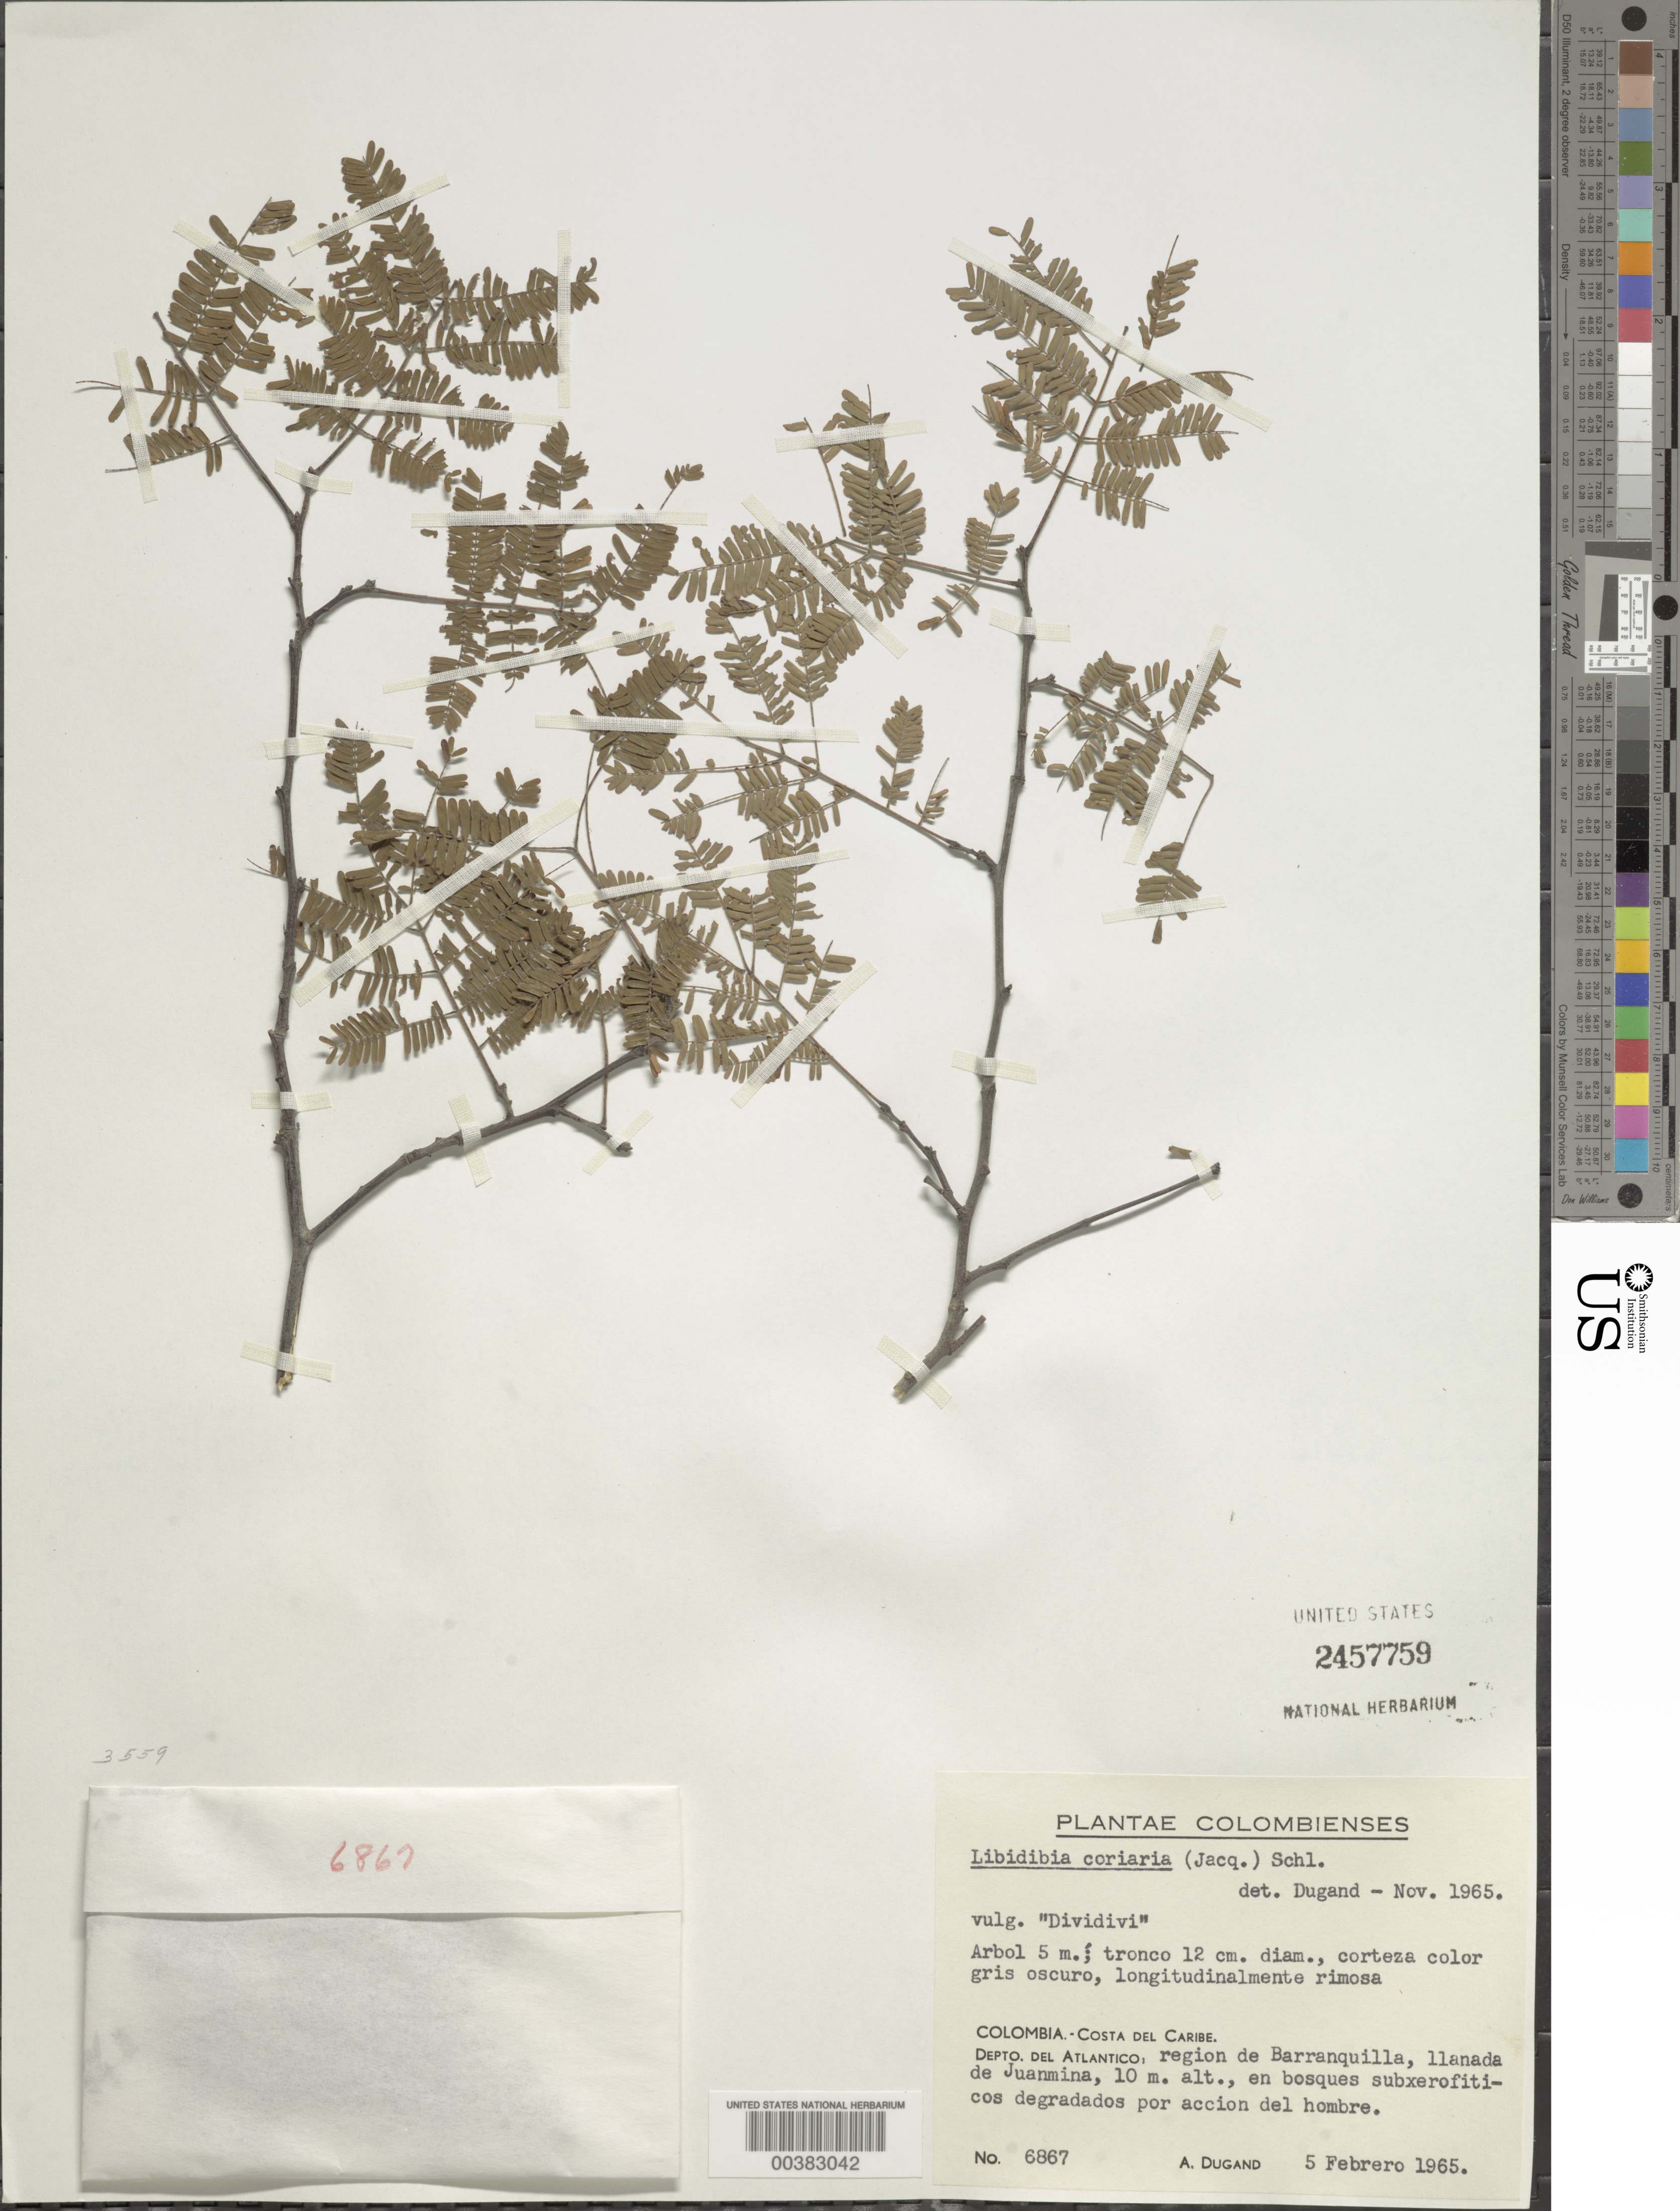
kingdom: Plantae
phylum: Tracheophyta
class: Magnoliopsida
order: Fabales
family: Fabaceae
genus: Libidibia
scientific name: Libidibia coriaria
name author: (Jacq.) Schltdl.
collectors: A. Dugand G.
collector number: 6867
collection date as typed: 05 Feb 1965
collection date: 1965-02-05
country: Colombia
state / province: Atlántico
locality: Region de Barranquilla, Llanada de Juan Mina; Costa del Caribe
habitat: Bosques subxerofiticos parcialmente degradados por accion del hombre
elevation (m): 10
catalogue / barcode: US 2457759